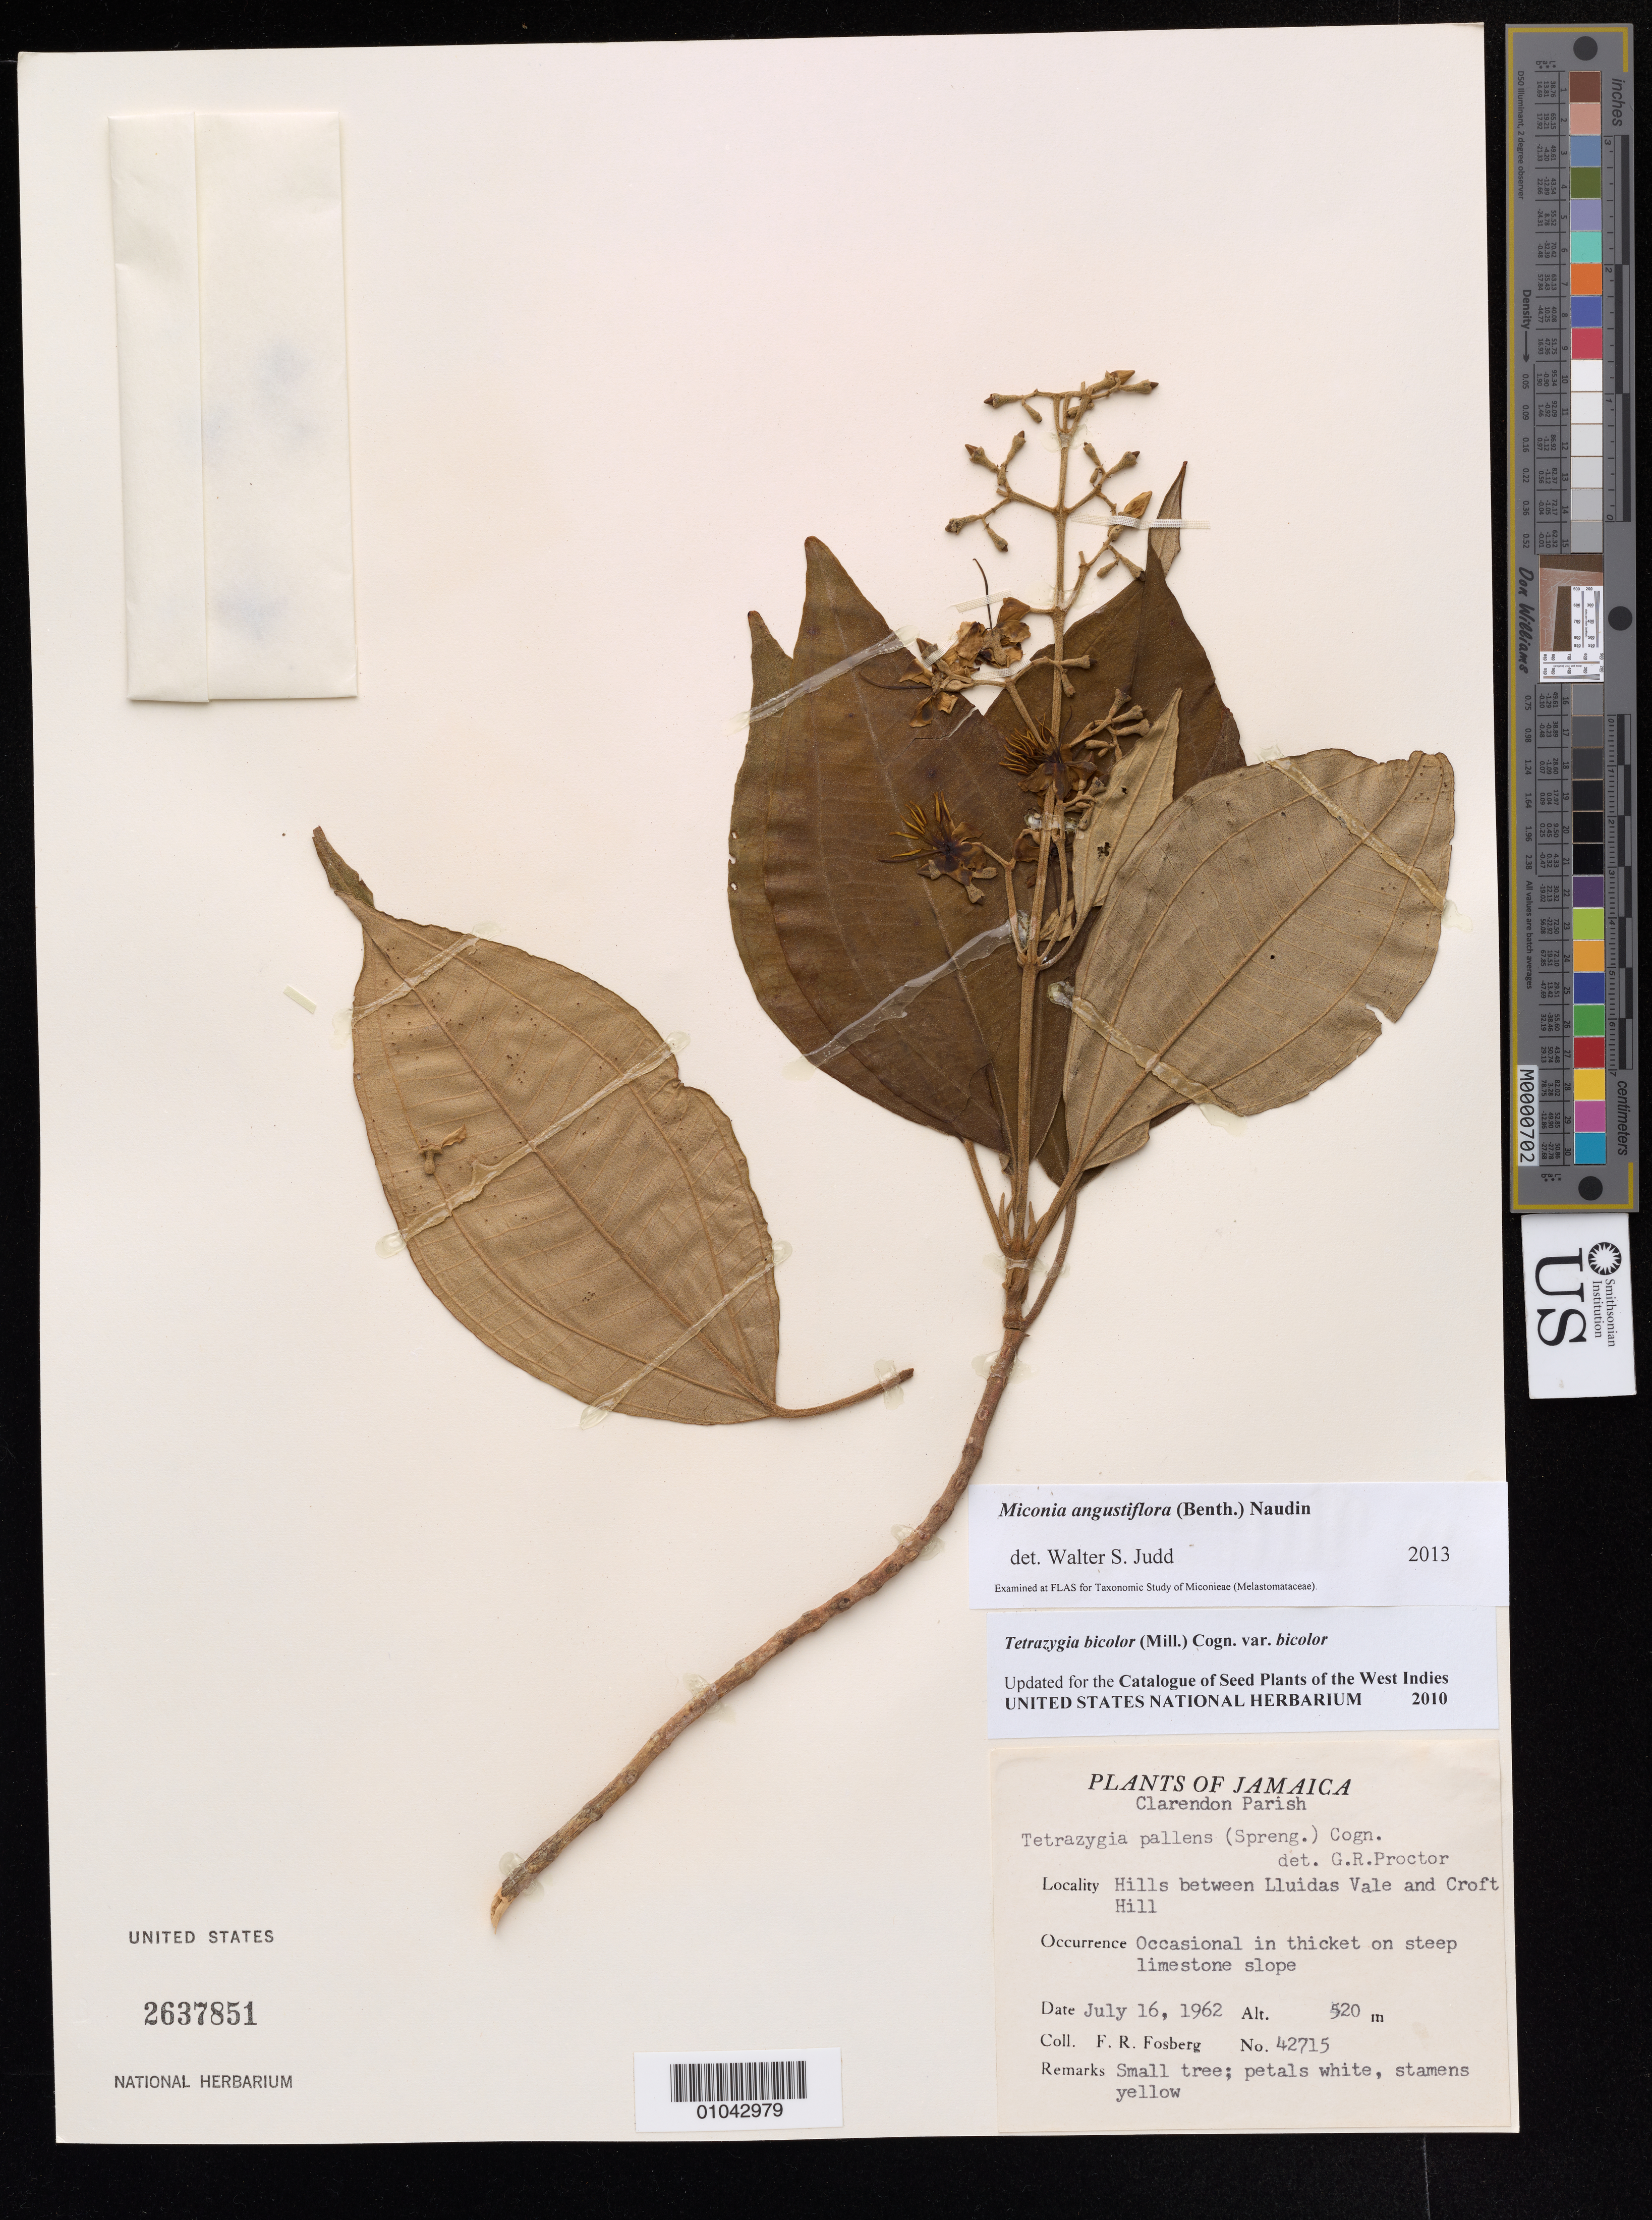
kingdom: Plantae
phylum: Tracheophyta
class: Magnoliopsida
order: Myrtales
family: Melastomataceae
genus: Miconia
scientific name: Miconia angustilamina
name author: (Judd & Skean) Judd & Ionta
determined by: Judd, Walter S.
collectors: F. R. Fosberg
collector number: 42715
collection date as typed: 16 Jul 1962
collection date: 1962-07-16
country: Jamaica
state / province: Clarendon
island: Jamaica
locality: Hills between Lluidas Vale and Croft Hill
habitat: Occasional in thicket on steep limestone slope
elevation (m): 520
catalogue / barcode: US 2637851